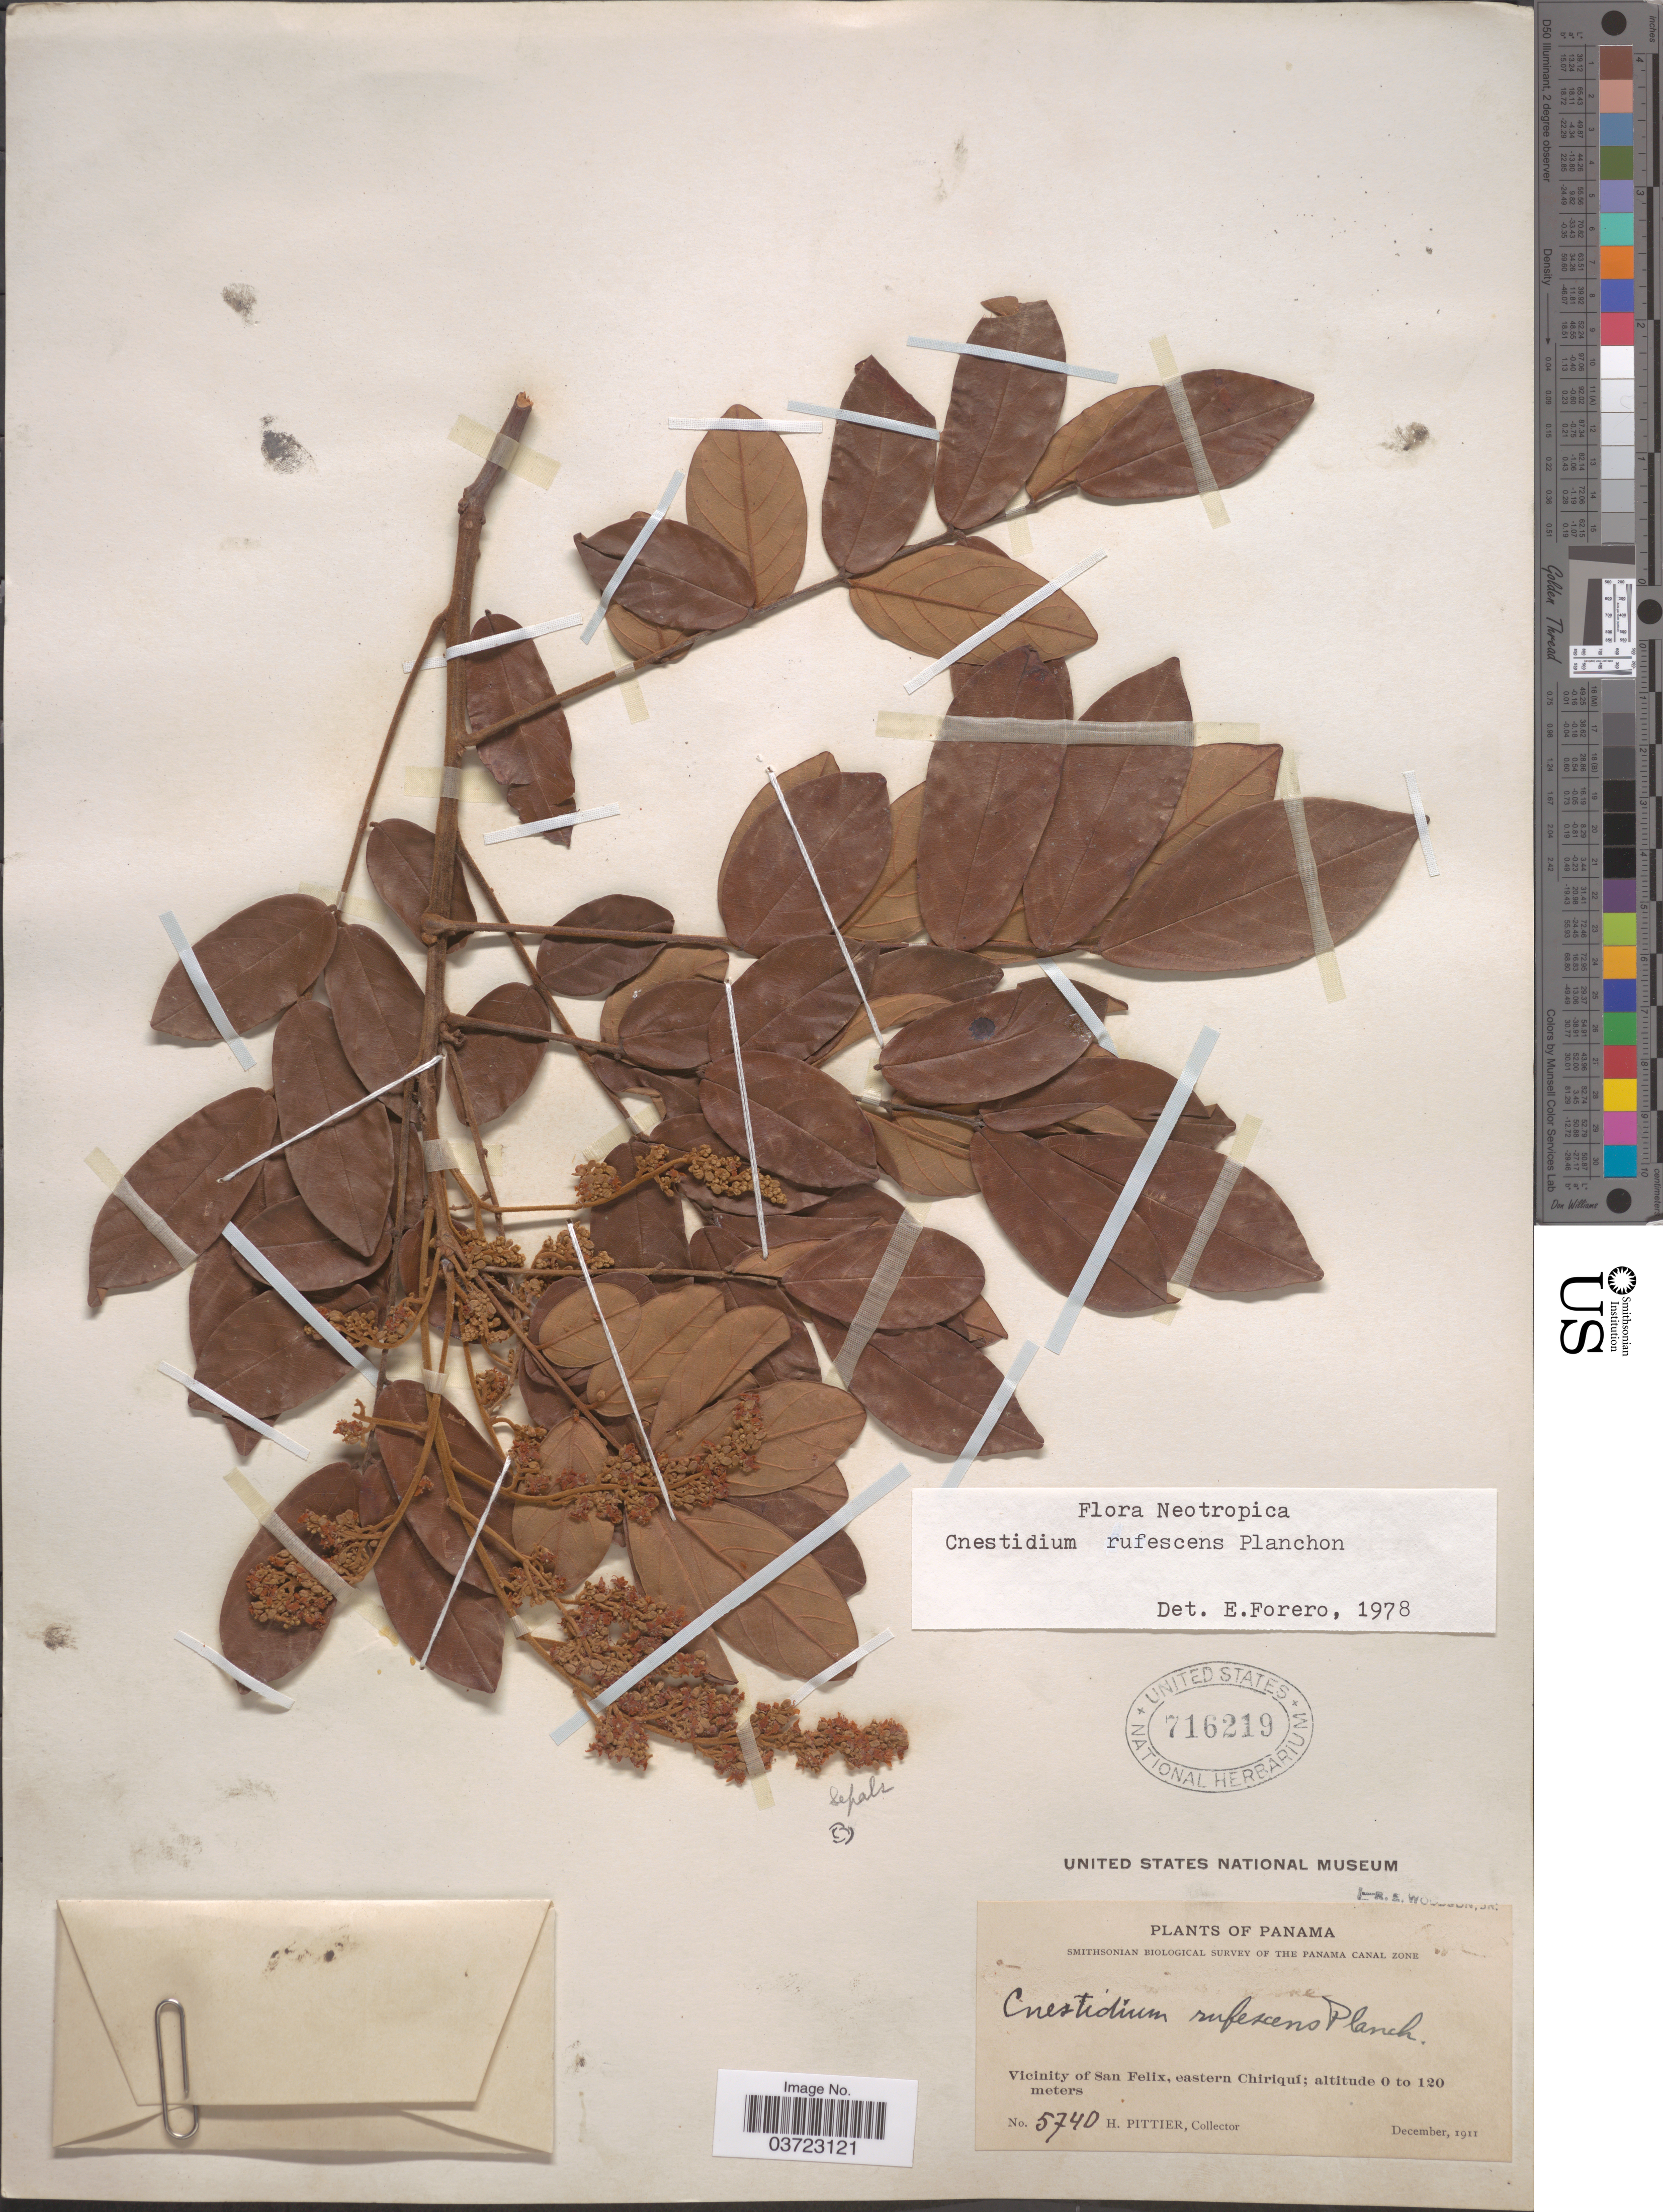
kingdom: Plantae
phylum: Tracheophyta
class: Magnoliopsida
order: Oxalidales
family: Connaraceae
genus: Cnestidium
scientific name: Cnestidium rufescens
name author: Planch.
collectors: H. F. Pittier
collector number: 5740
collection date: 1911-12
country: Panama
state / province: Chiriqui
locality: Vicinity of San Felix, eastern Chiriquí.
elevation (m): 0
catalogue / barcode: US 716219